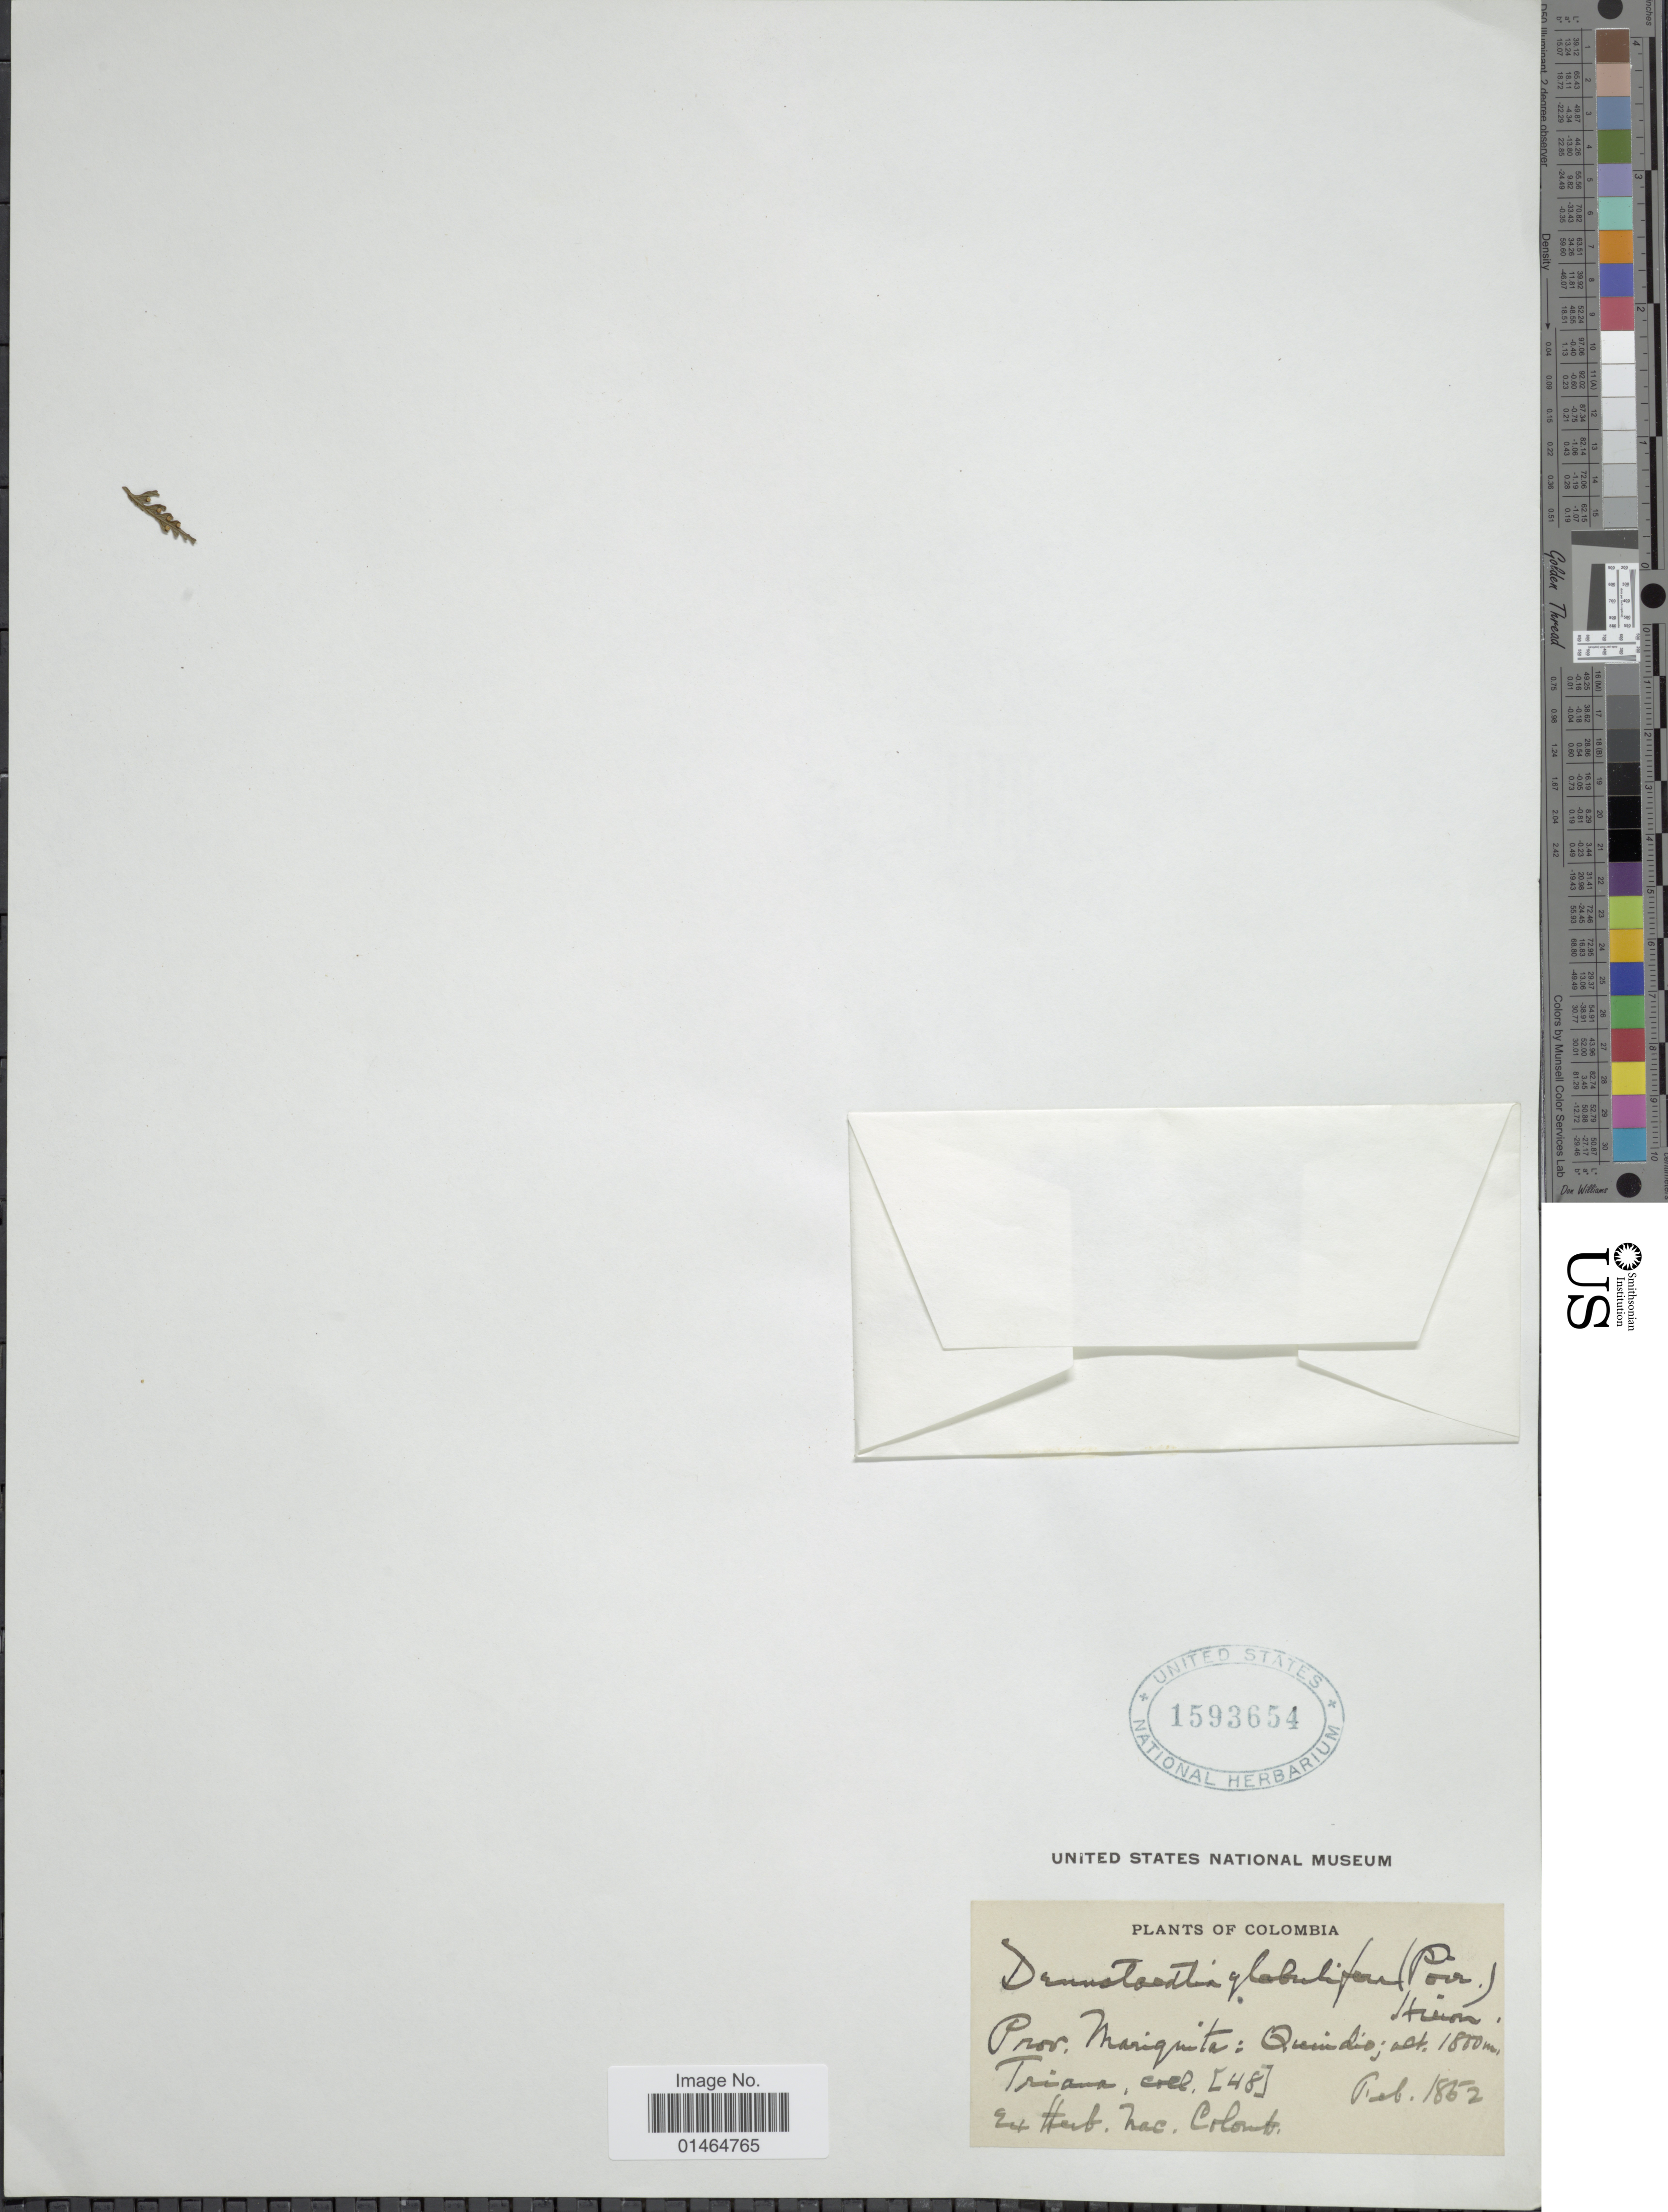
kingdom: Plantae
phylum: Tracheophyta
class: Polypodiopsida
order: Polypodiales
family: Dennstaedtiaceae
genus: Dennstaedtia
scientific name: Dennstaedtia globulifera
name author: (Poir.) Hieron.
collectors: Triana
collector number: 48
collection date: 1852-02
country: Colombia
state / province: Quindío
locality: Prov. Mariquita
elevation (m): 1800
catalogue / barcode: US 1593654